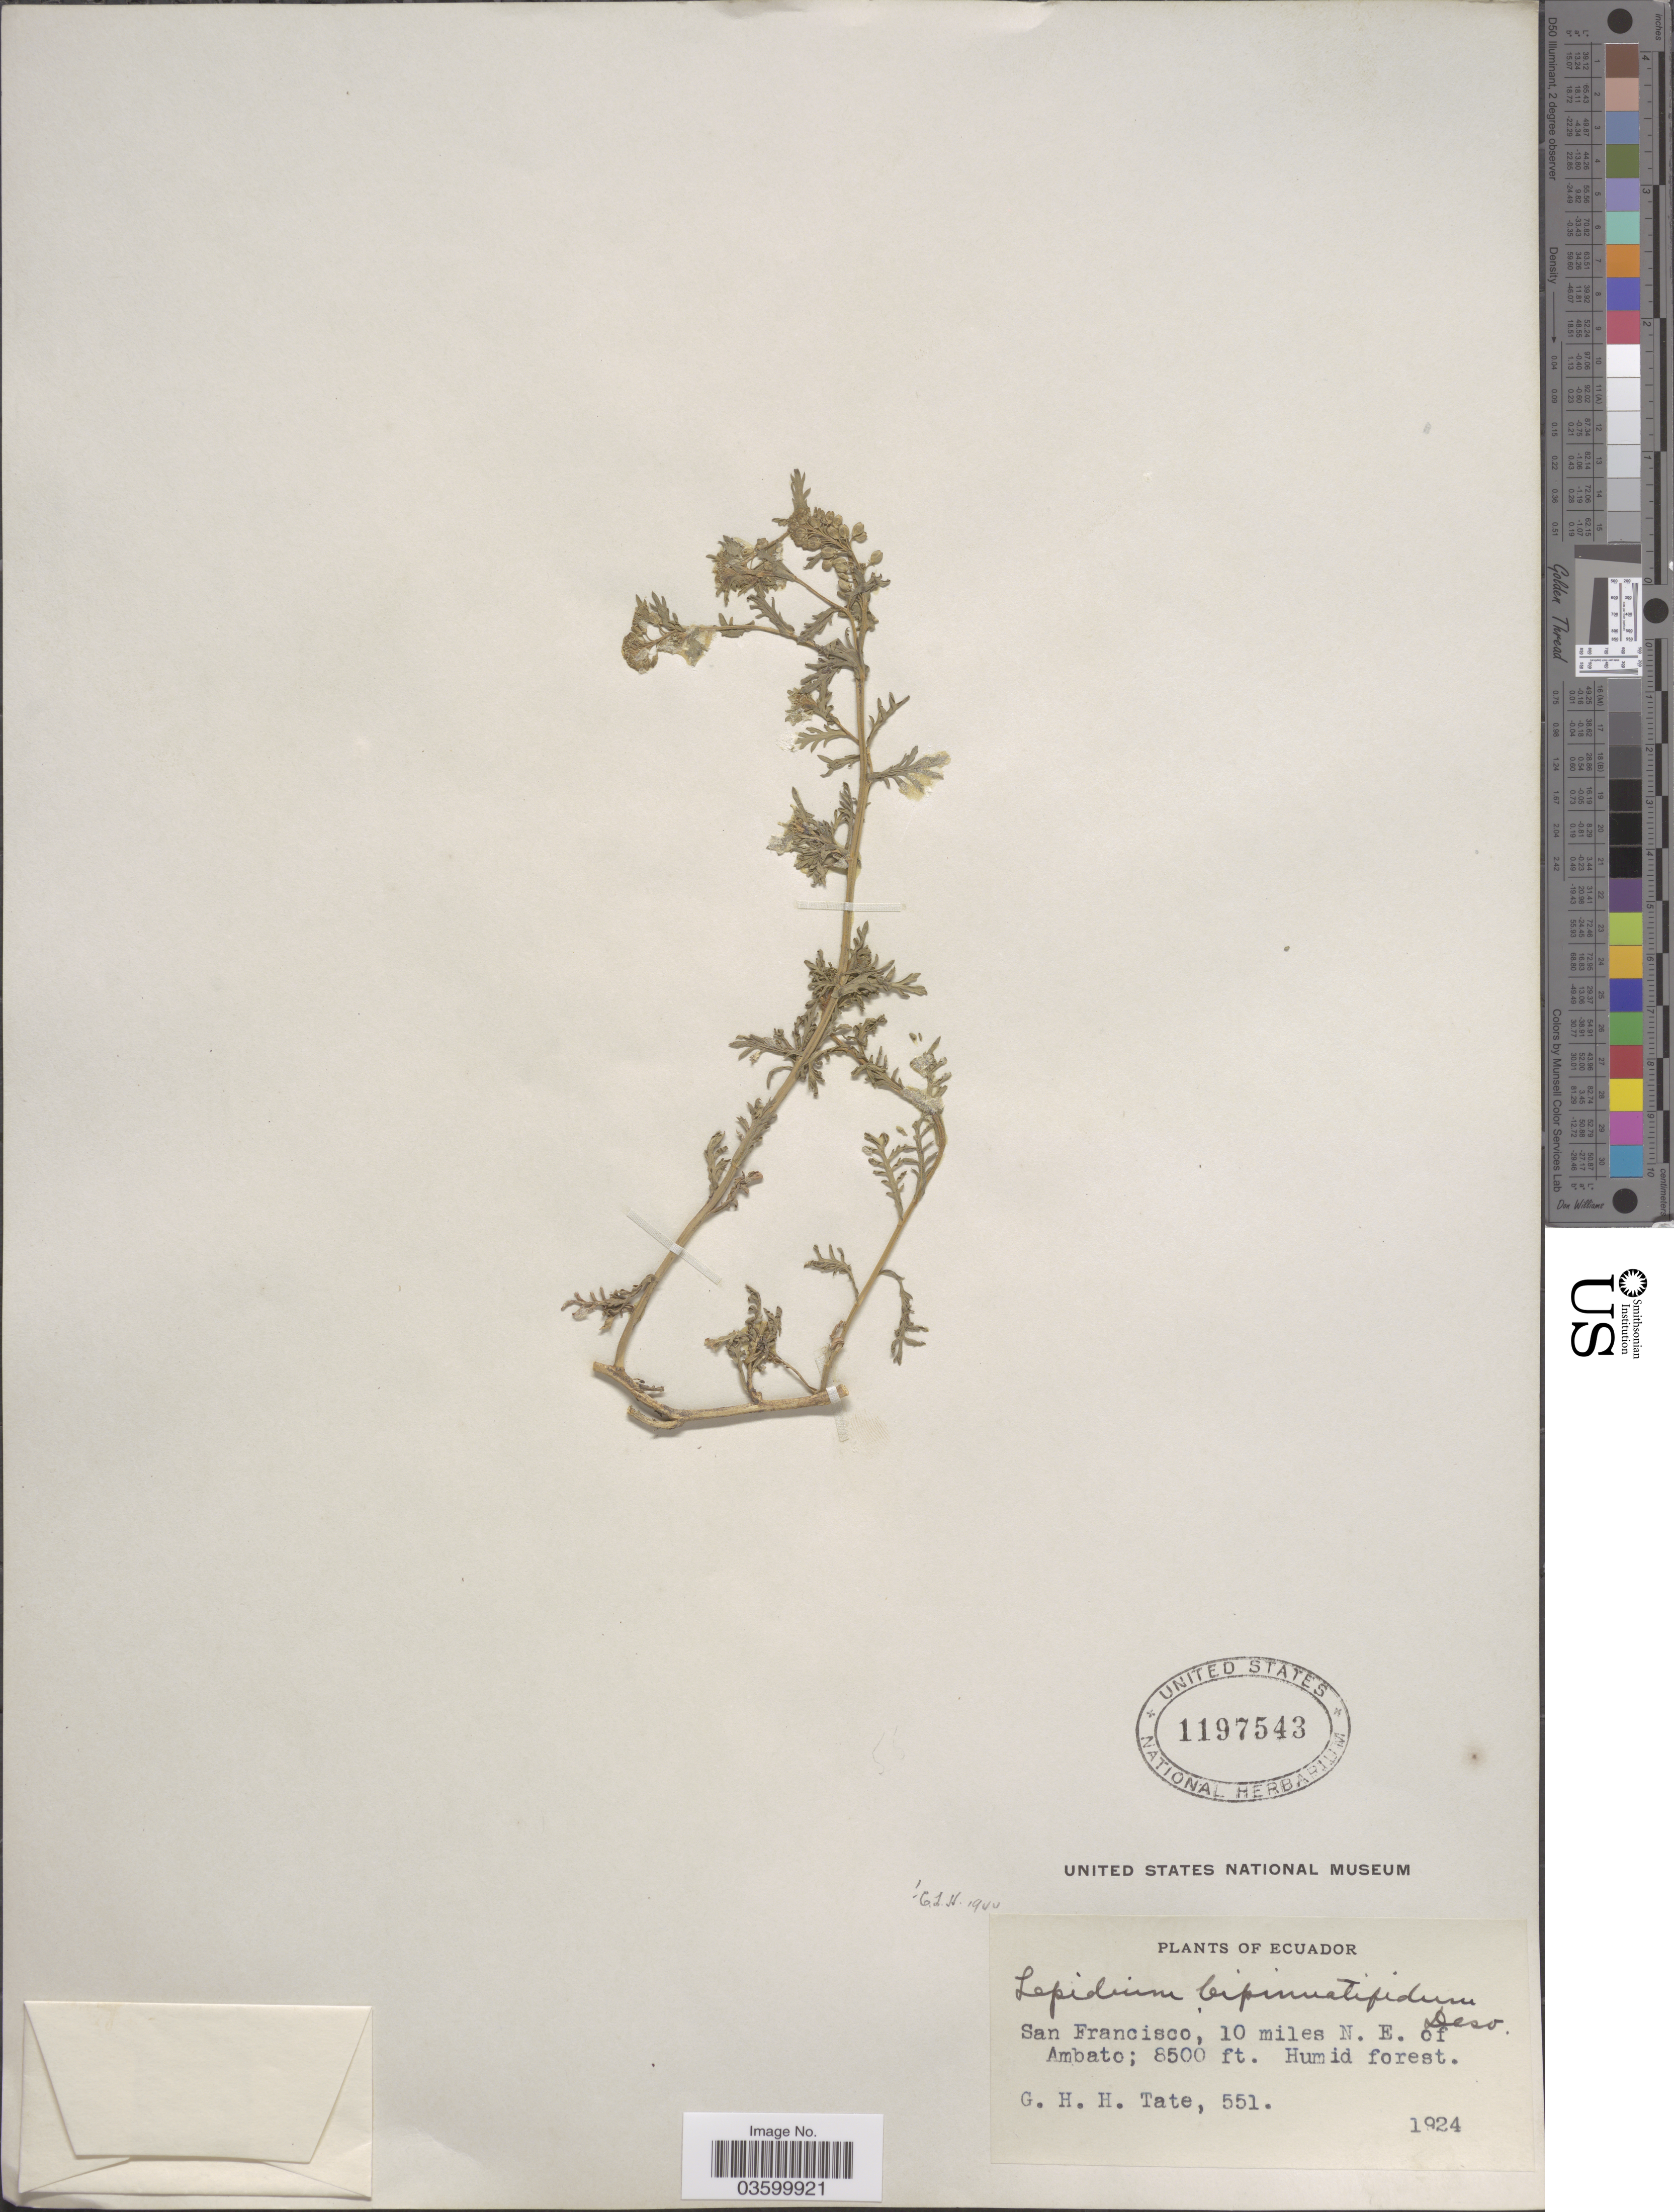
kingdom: Plantae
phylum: Tracheophyta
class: Magnoliopsida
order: Brassicales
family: Brassicaceae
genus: Lepidium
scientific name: Lepidium bipinnatifidum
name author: Desv.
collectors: G. H. H.Tate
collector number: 551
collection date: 1924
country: Ecuador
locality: San Francisco, 10 miles N. E. of Ambato.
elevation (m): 2591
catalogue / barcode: US 1197543